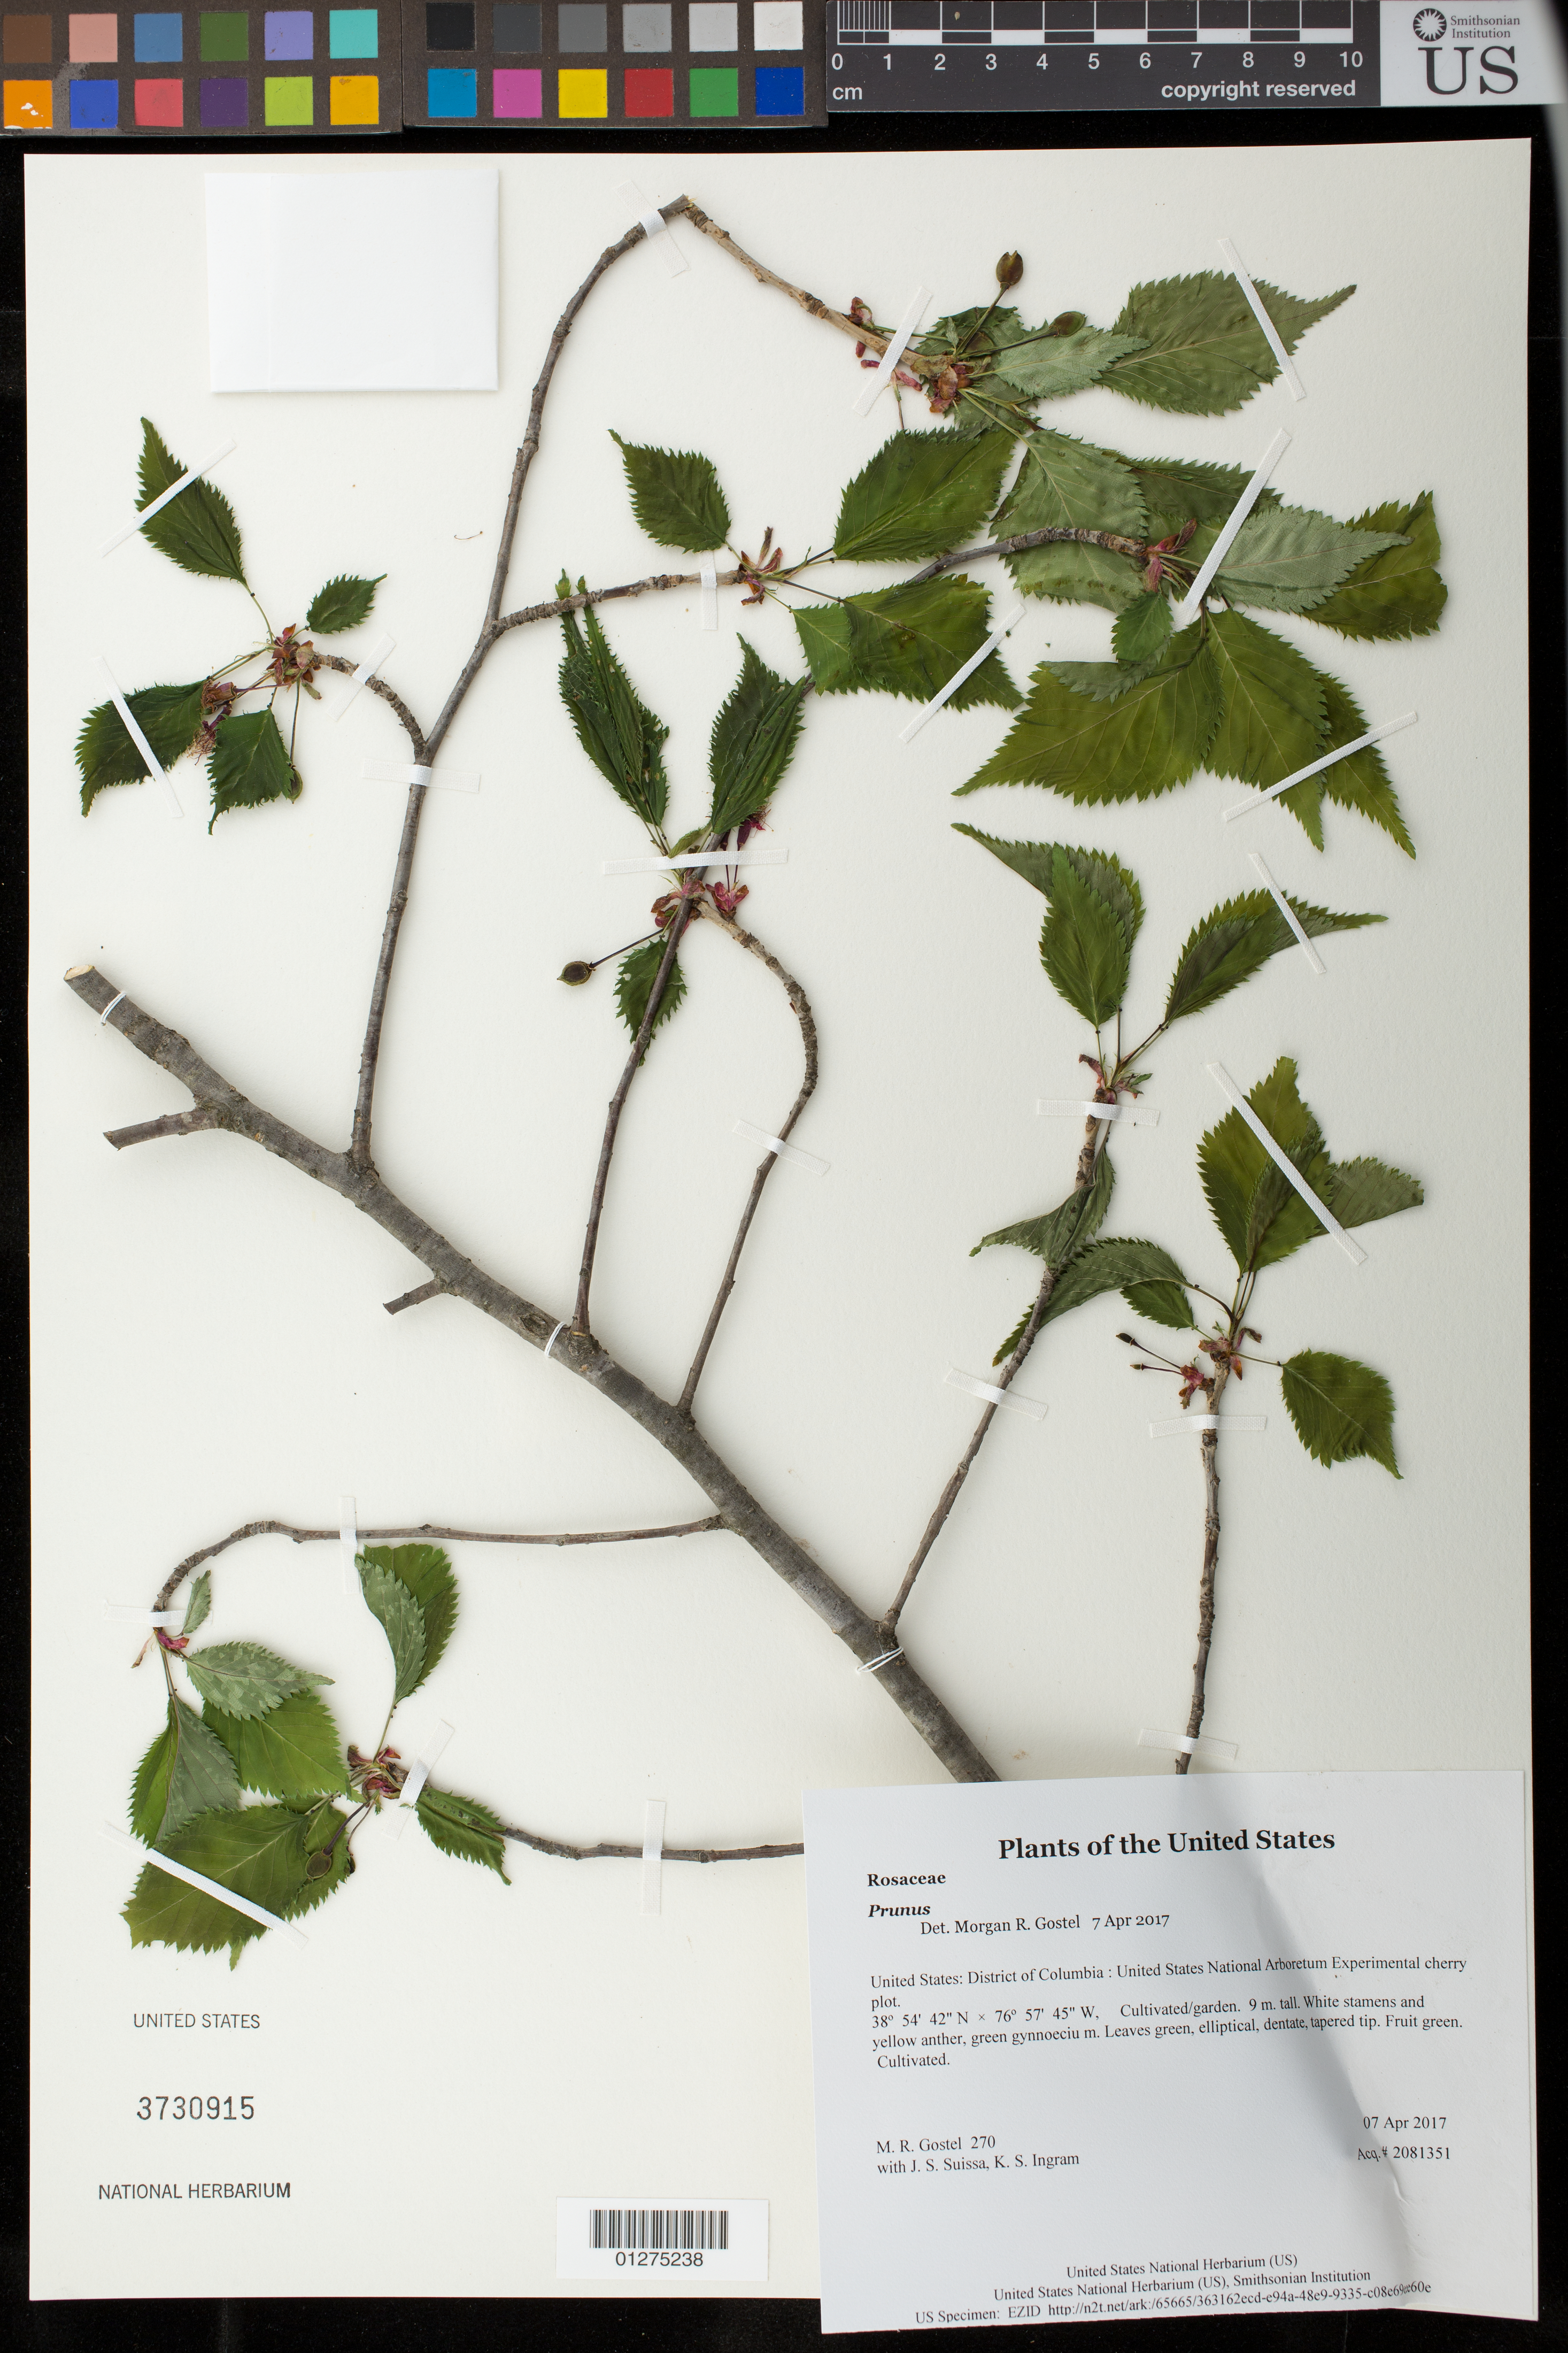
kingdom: Plantae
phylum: Tracheophyta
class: Magnoliopsida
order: Rosales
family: Rosaceae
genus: Prunus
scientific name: Prunus sp.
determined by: Gostel, M. R.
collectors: M. R. Gostel, J. S. Suissa & K. S. Ingram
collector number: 270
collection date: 2017-04-07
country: United States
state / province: District of Columbia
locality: United States National Arboretum Experimental cherry plot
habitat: Cultivated/garden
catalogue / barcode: US 3730915